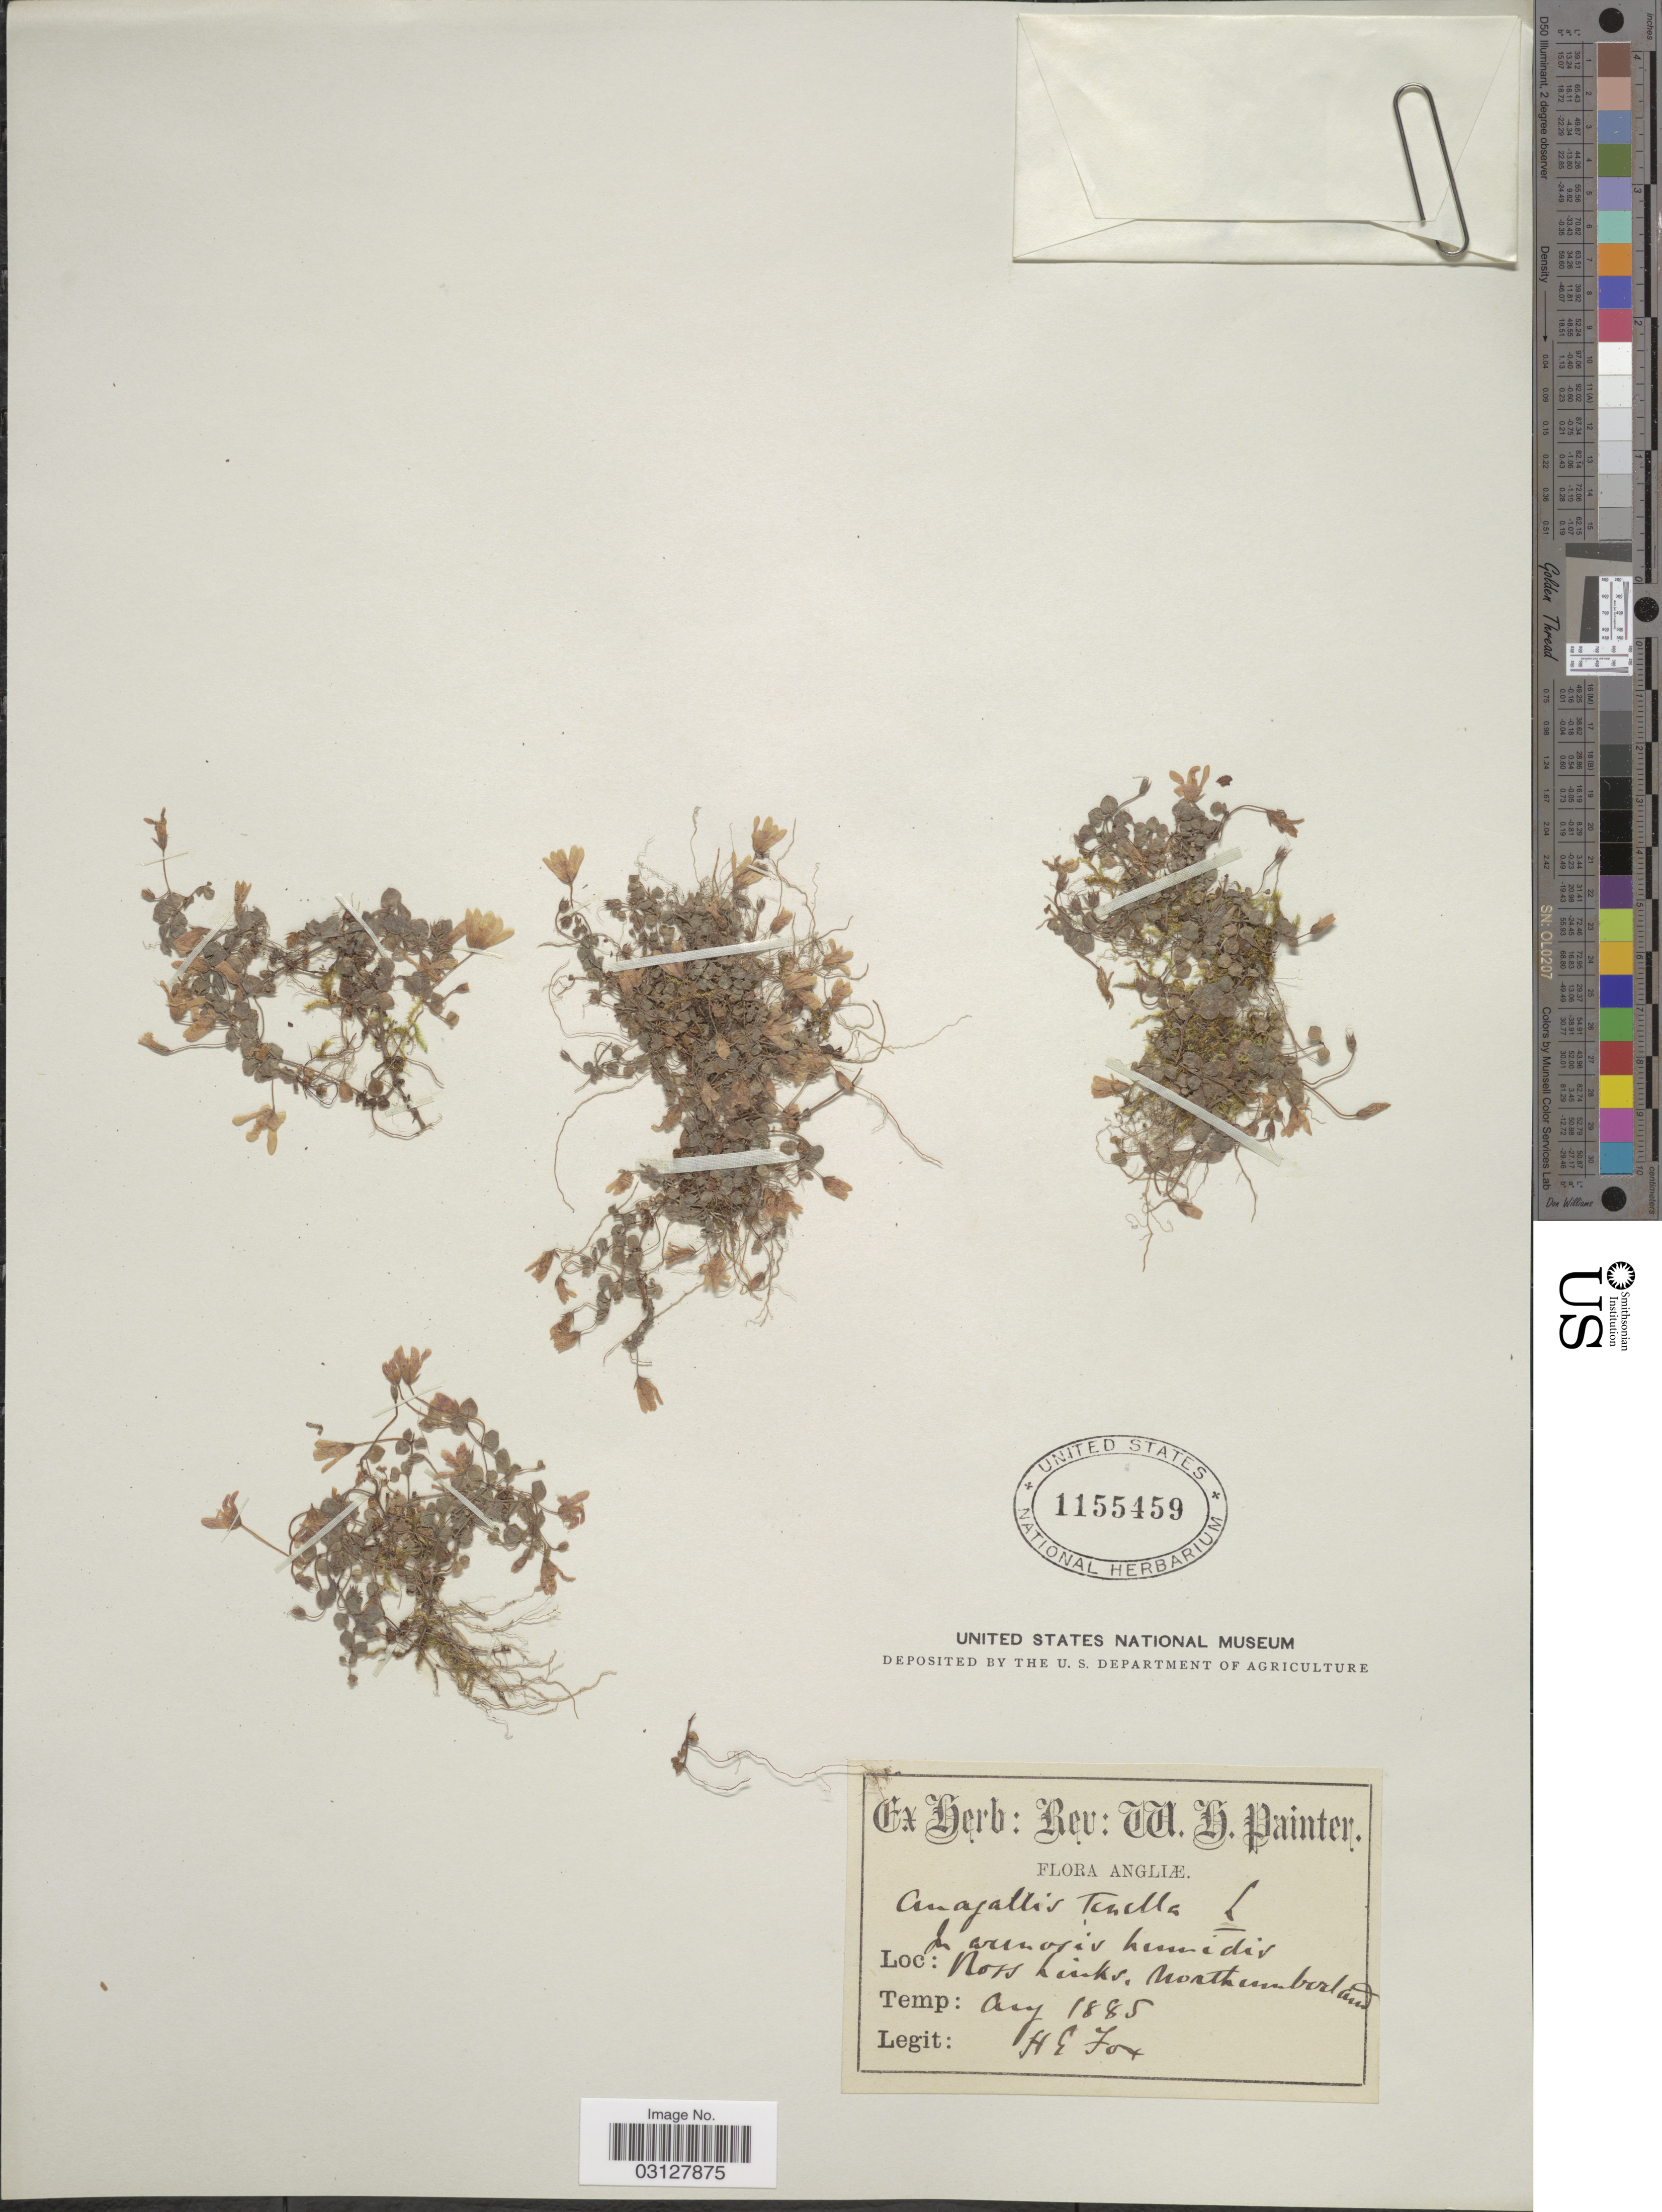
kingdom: Plantae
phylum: Tracheophyta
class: Magnoliopsida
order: Ericales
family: Primulaceae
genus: Anagallis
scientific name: Anagallis tenella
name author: (L.) L.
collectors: H. Fox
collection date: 1885-08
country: United Kingdom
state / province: England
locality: Angliæ. Ross Links. Northumberland.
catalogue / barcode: US 1155459